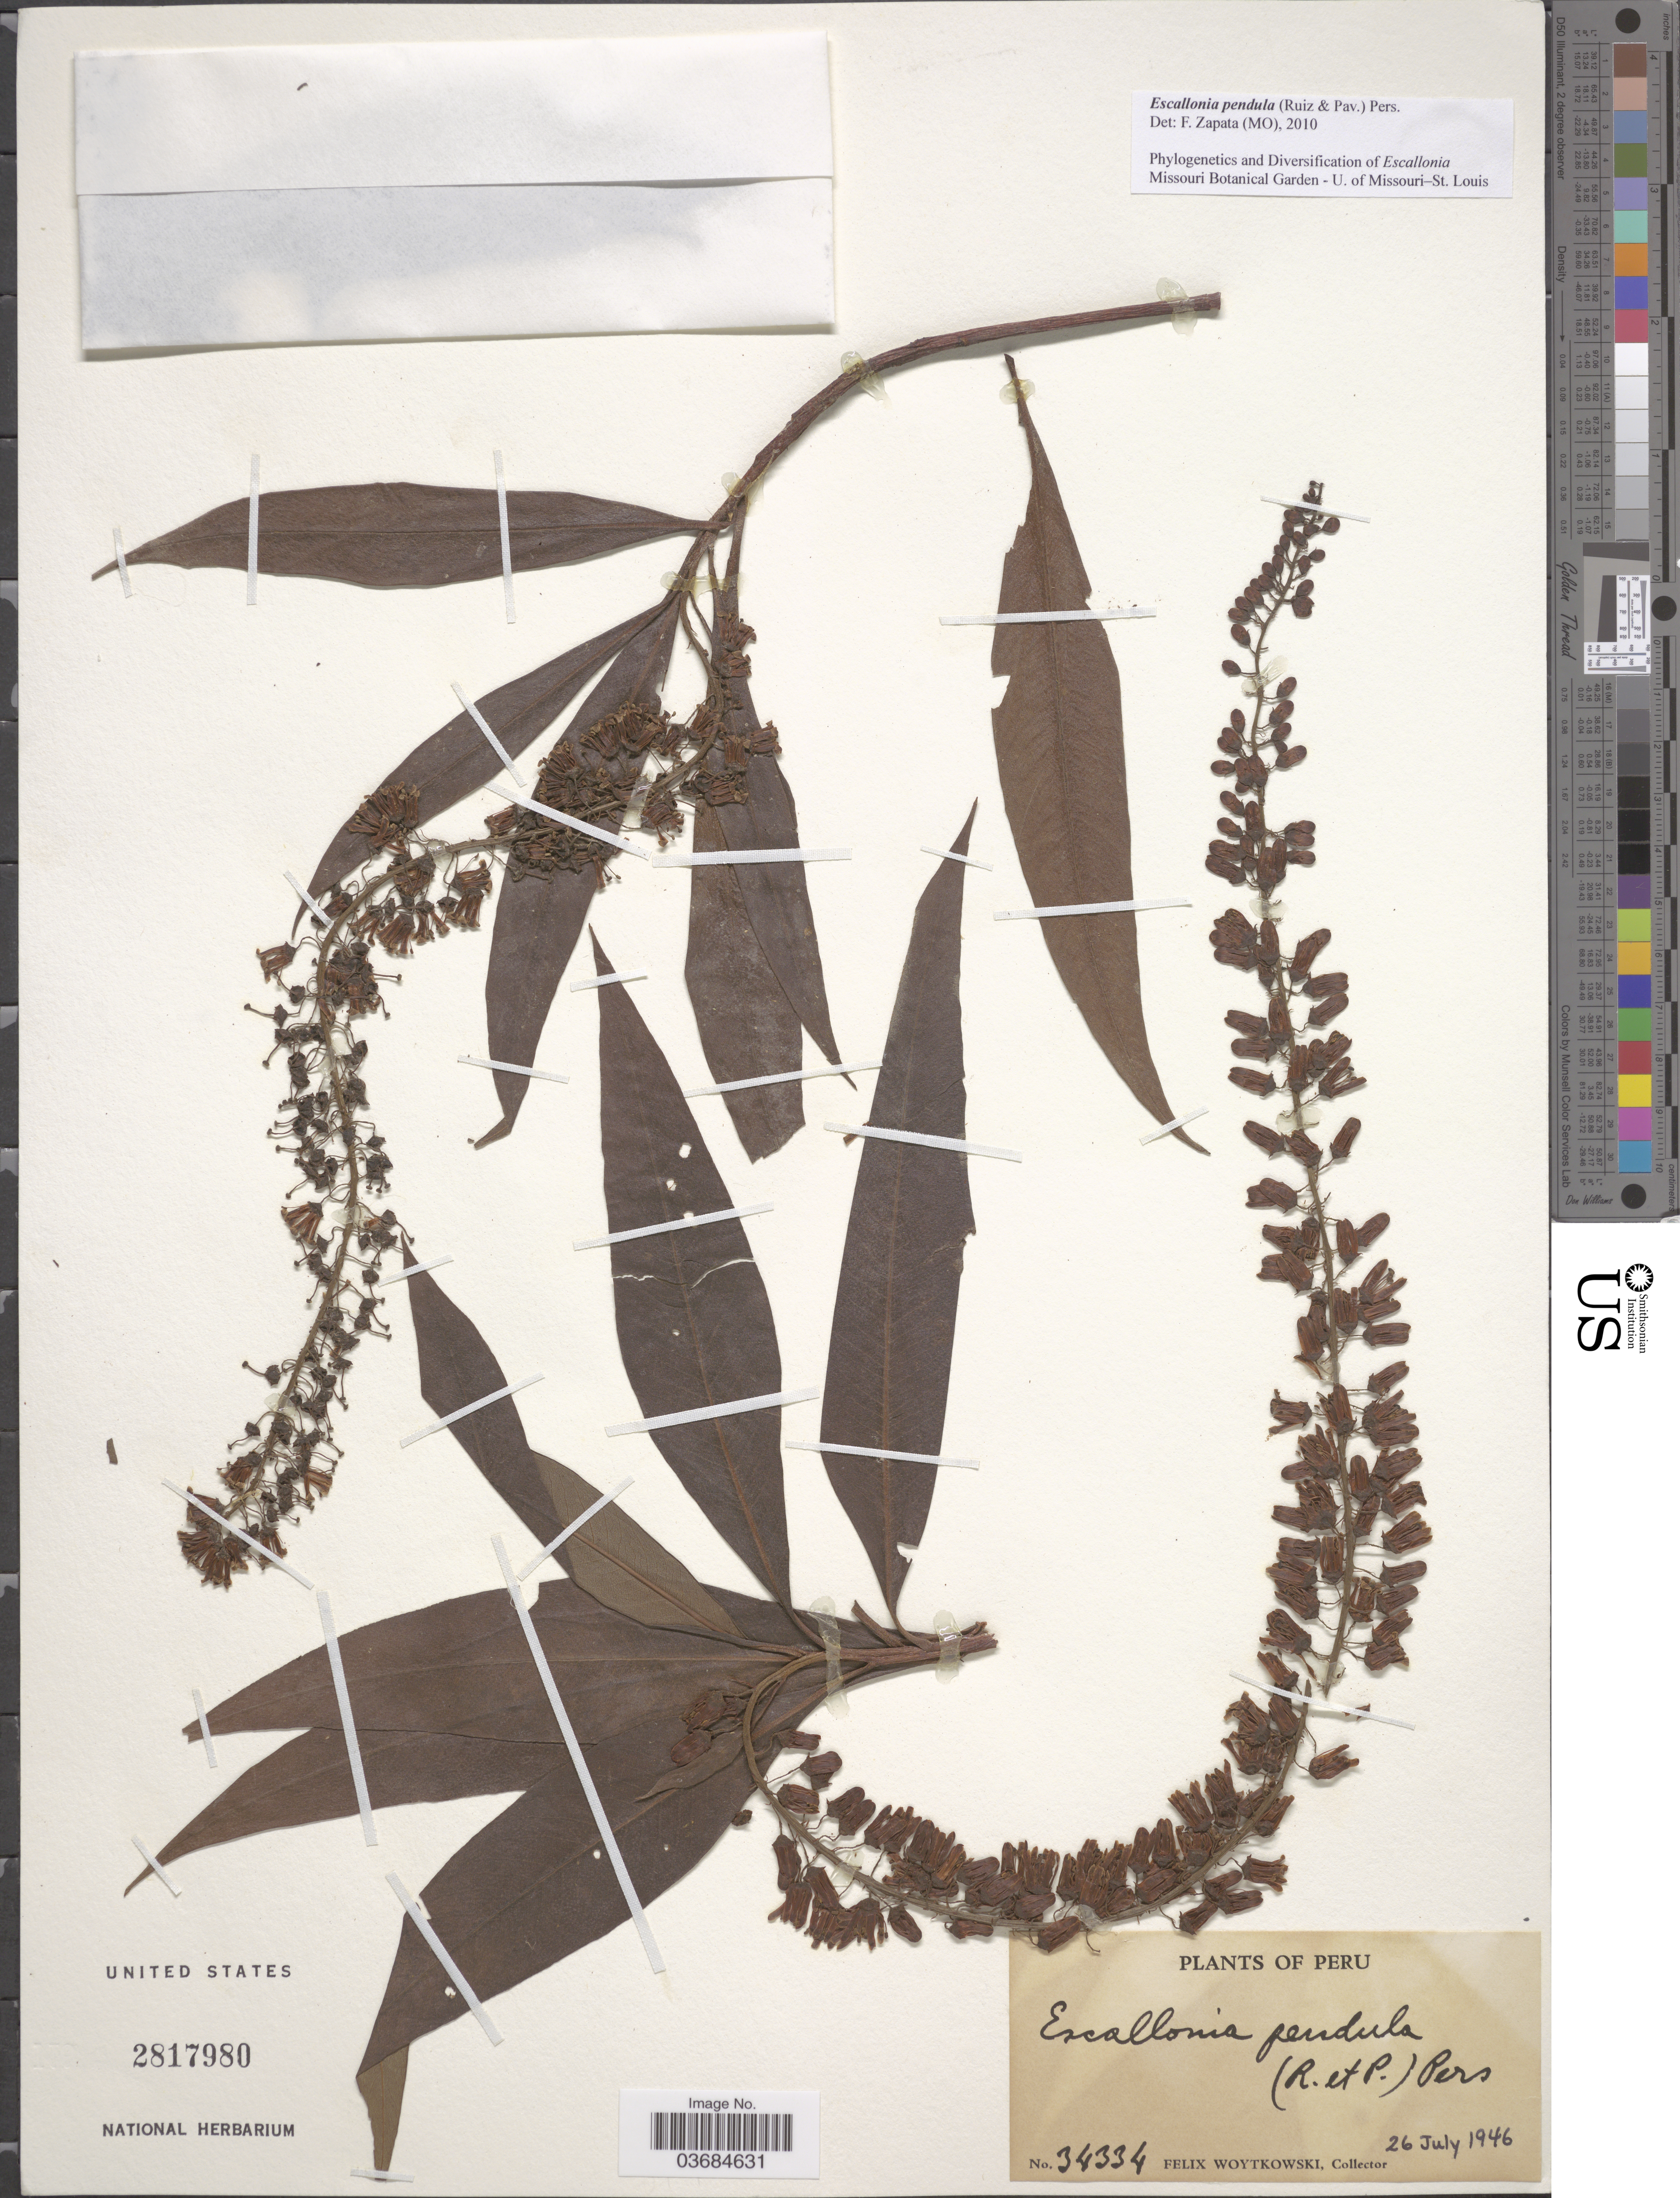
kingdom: Plantae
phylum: Tracheophyta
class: Magnoliopsida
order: Escalloniales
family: Escalloniaceae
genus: Escallonia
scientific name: Escallonia pendula var. pendula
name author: (Ruiz & Pav.) Pers.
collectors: F. Woytkowski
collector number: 34334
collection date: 1946-07-26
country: Peru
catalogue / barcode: US 2817980